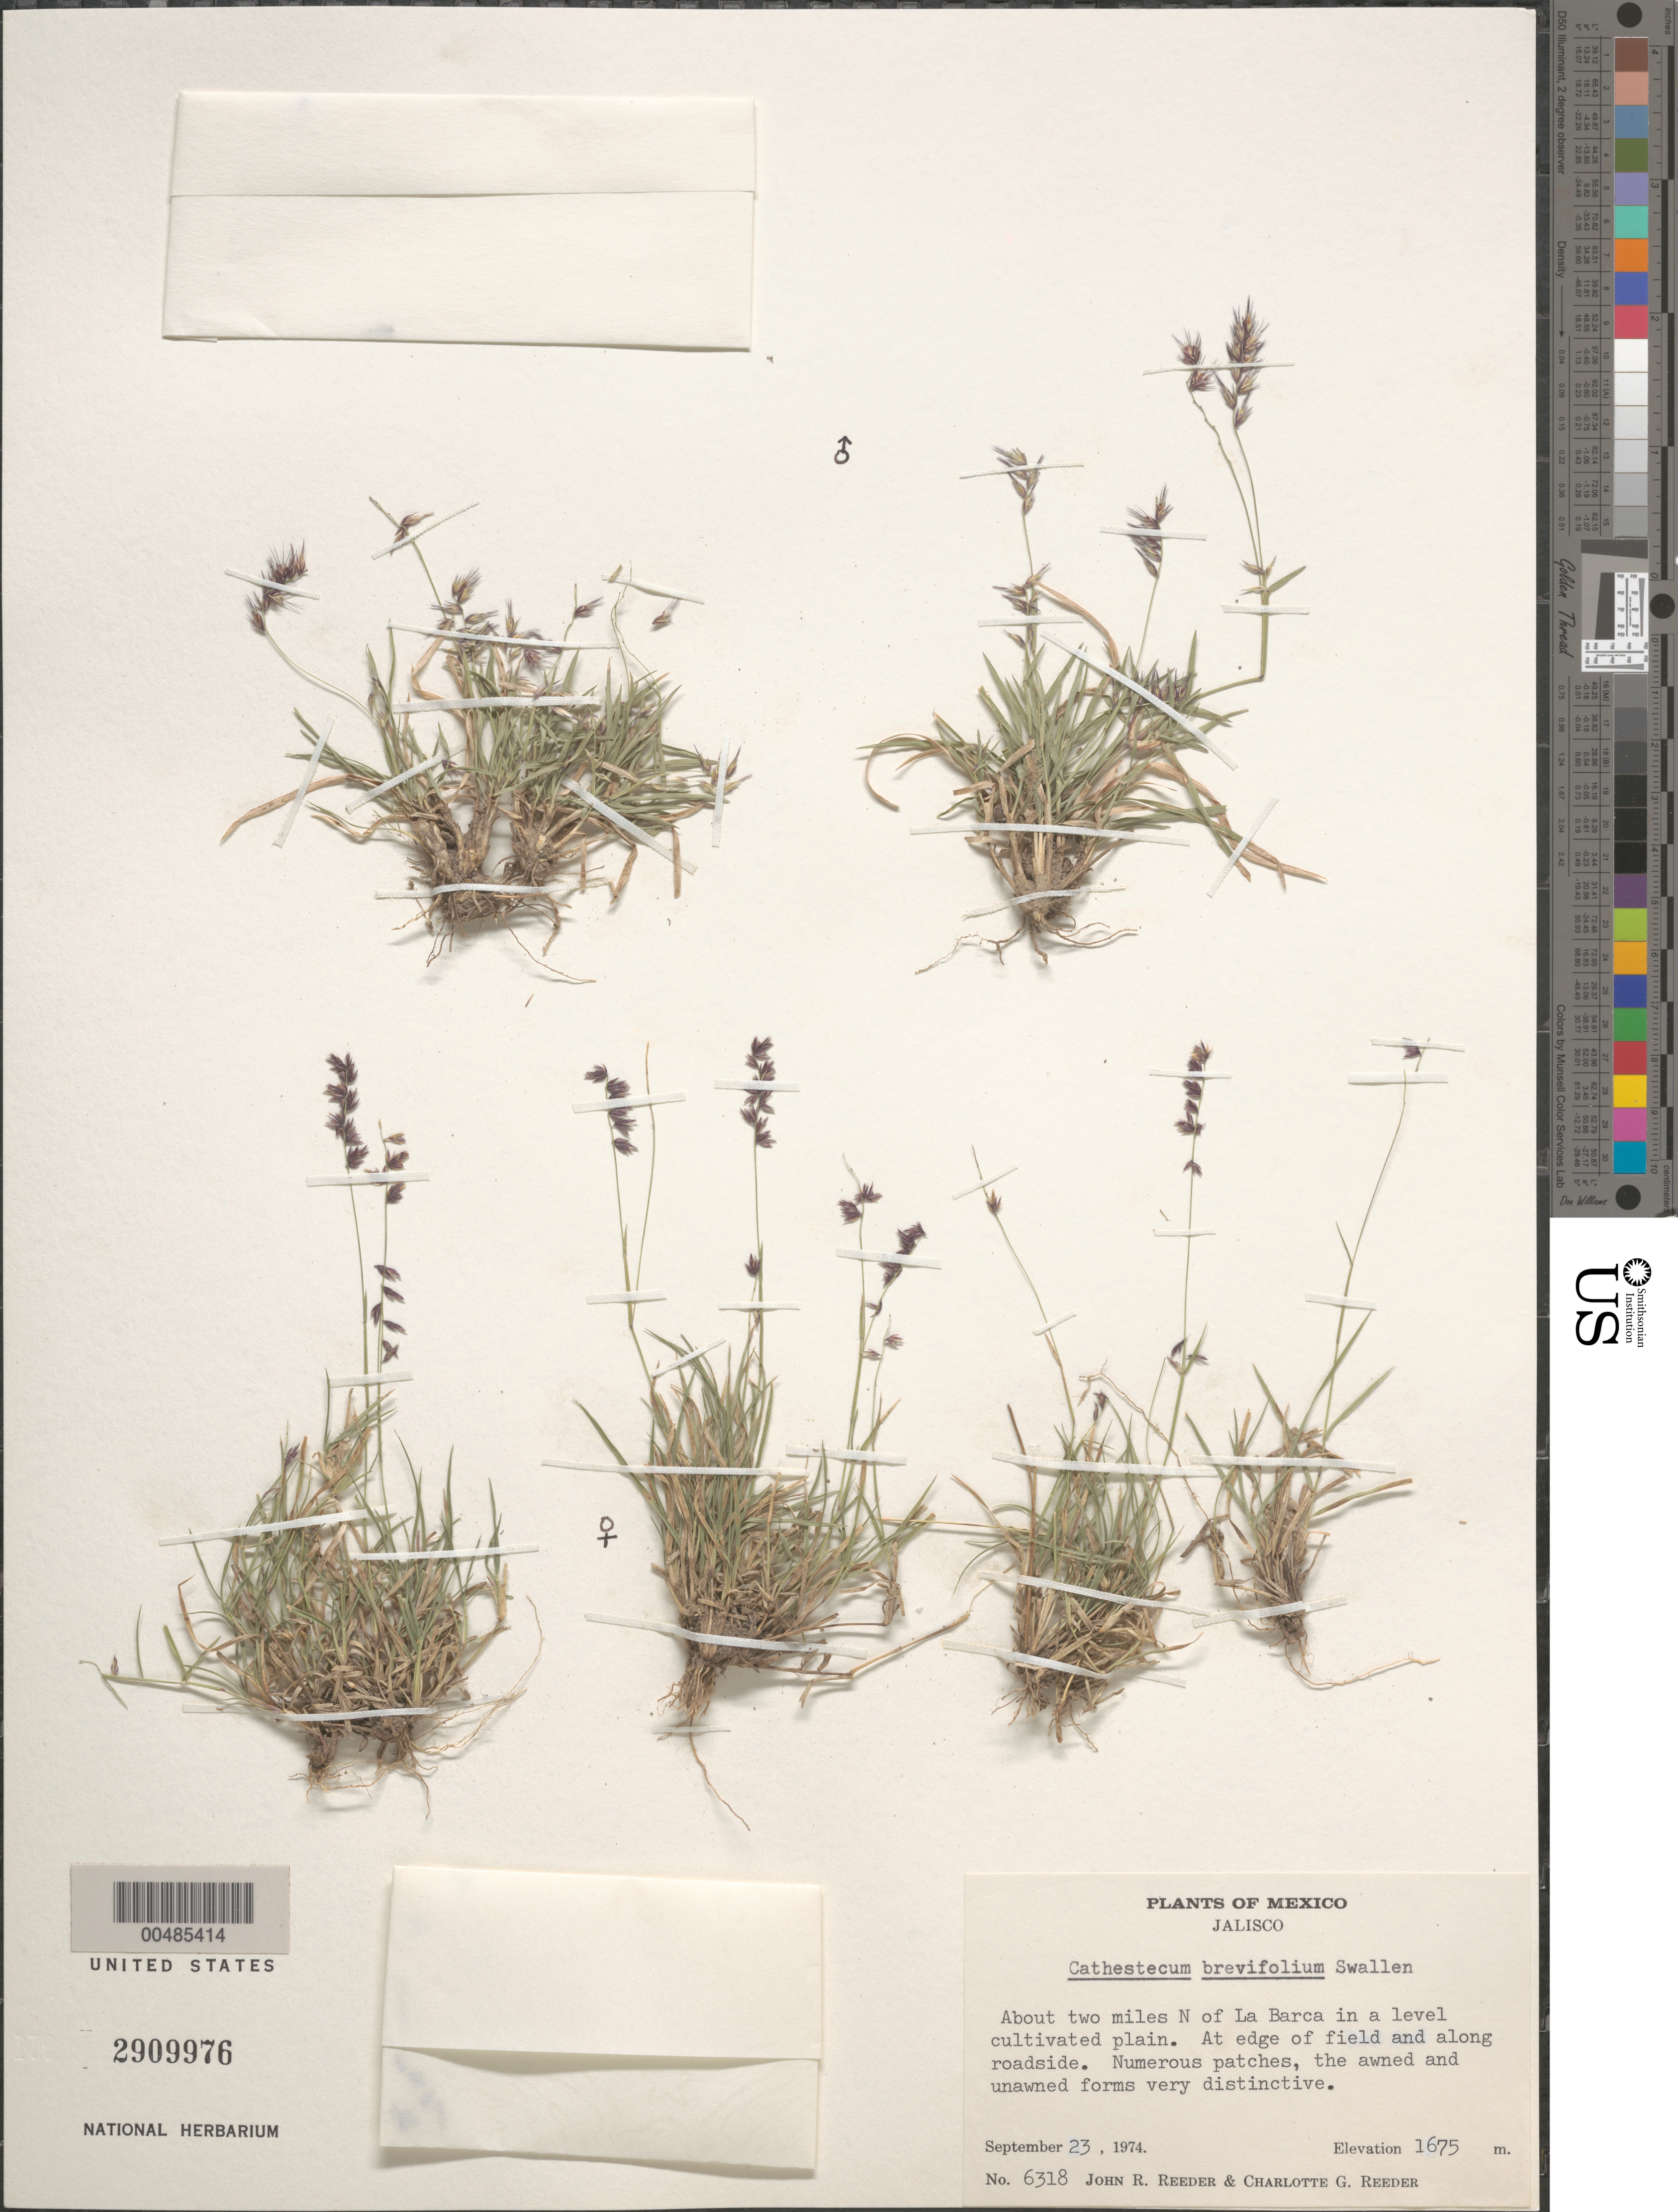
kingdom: Plantae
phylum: Tracheophyta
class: Liliopsida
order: Poales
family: Poaceae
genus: Cathestecum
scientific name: Cathestecum brevifolium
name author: Swallen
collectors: J. R. Reeder & C. G. Reeder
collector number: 6318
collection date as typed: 23 Sep 1974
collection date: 1974-09-23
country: Mexico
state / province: Jalisco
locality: About 2 mi N of La Barca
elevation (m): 1675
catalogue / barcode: US 2909976